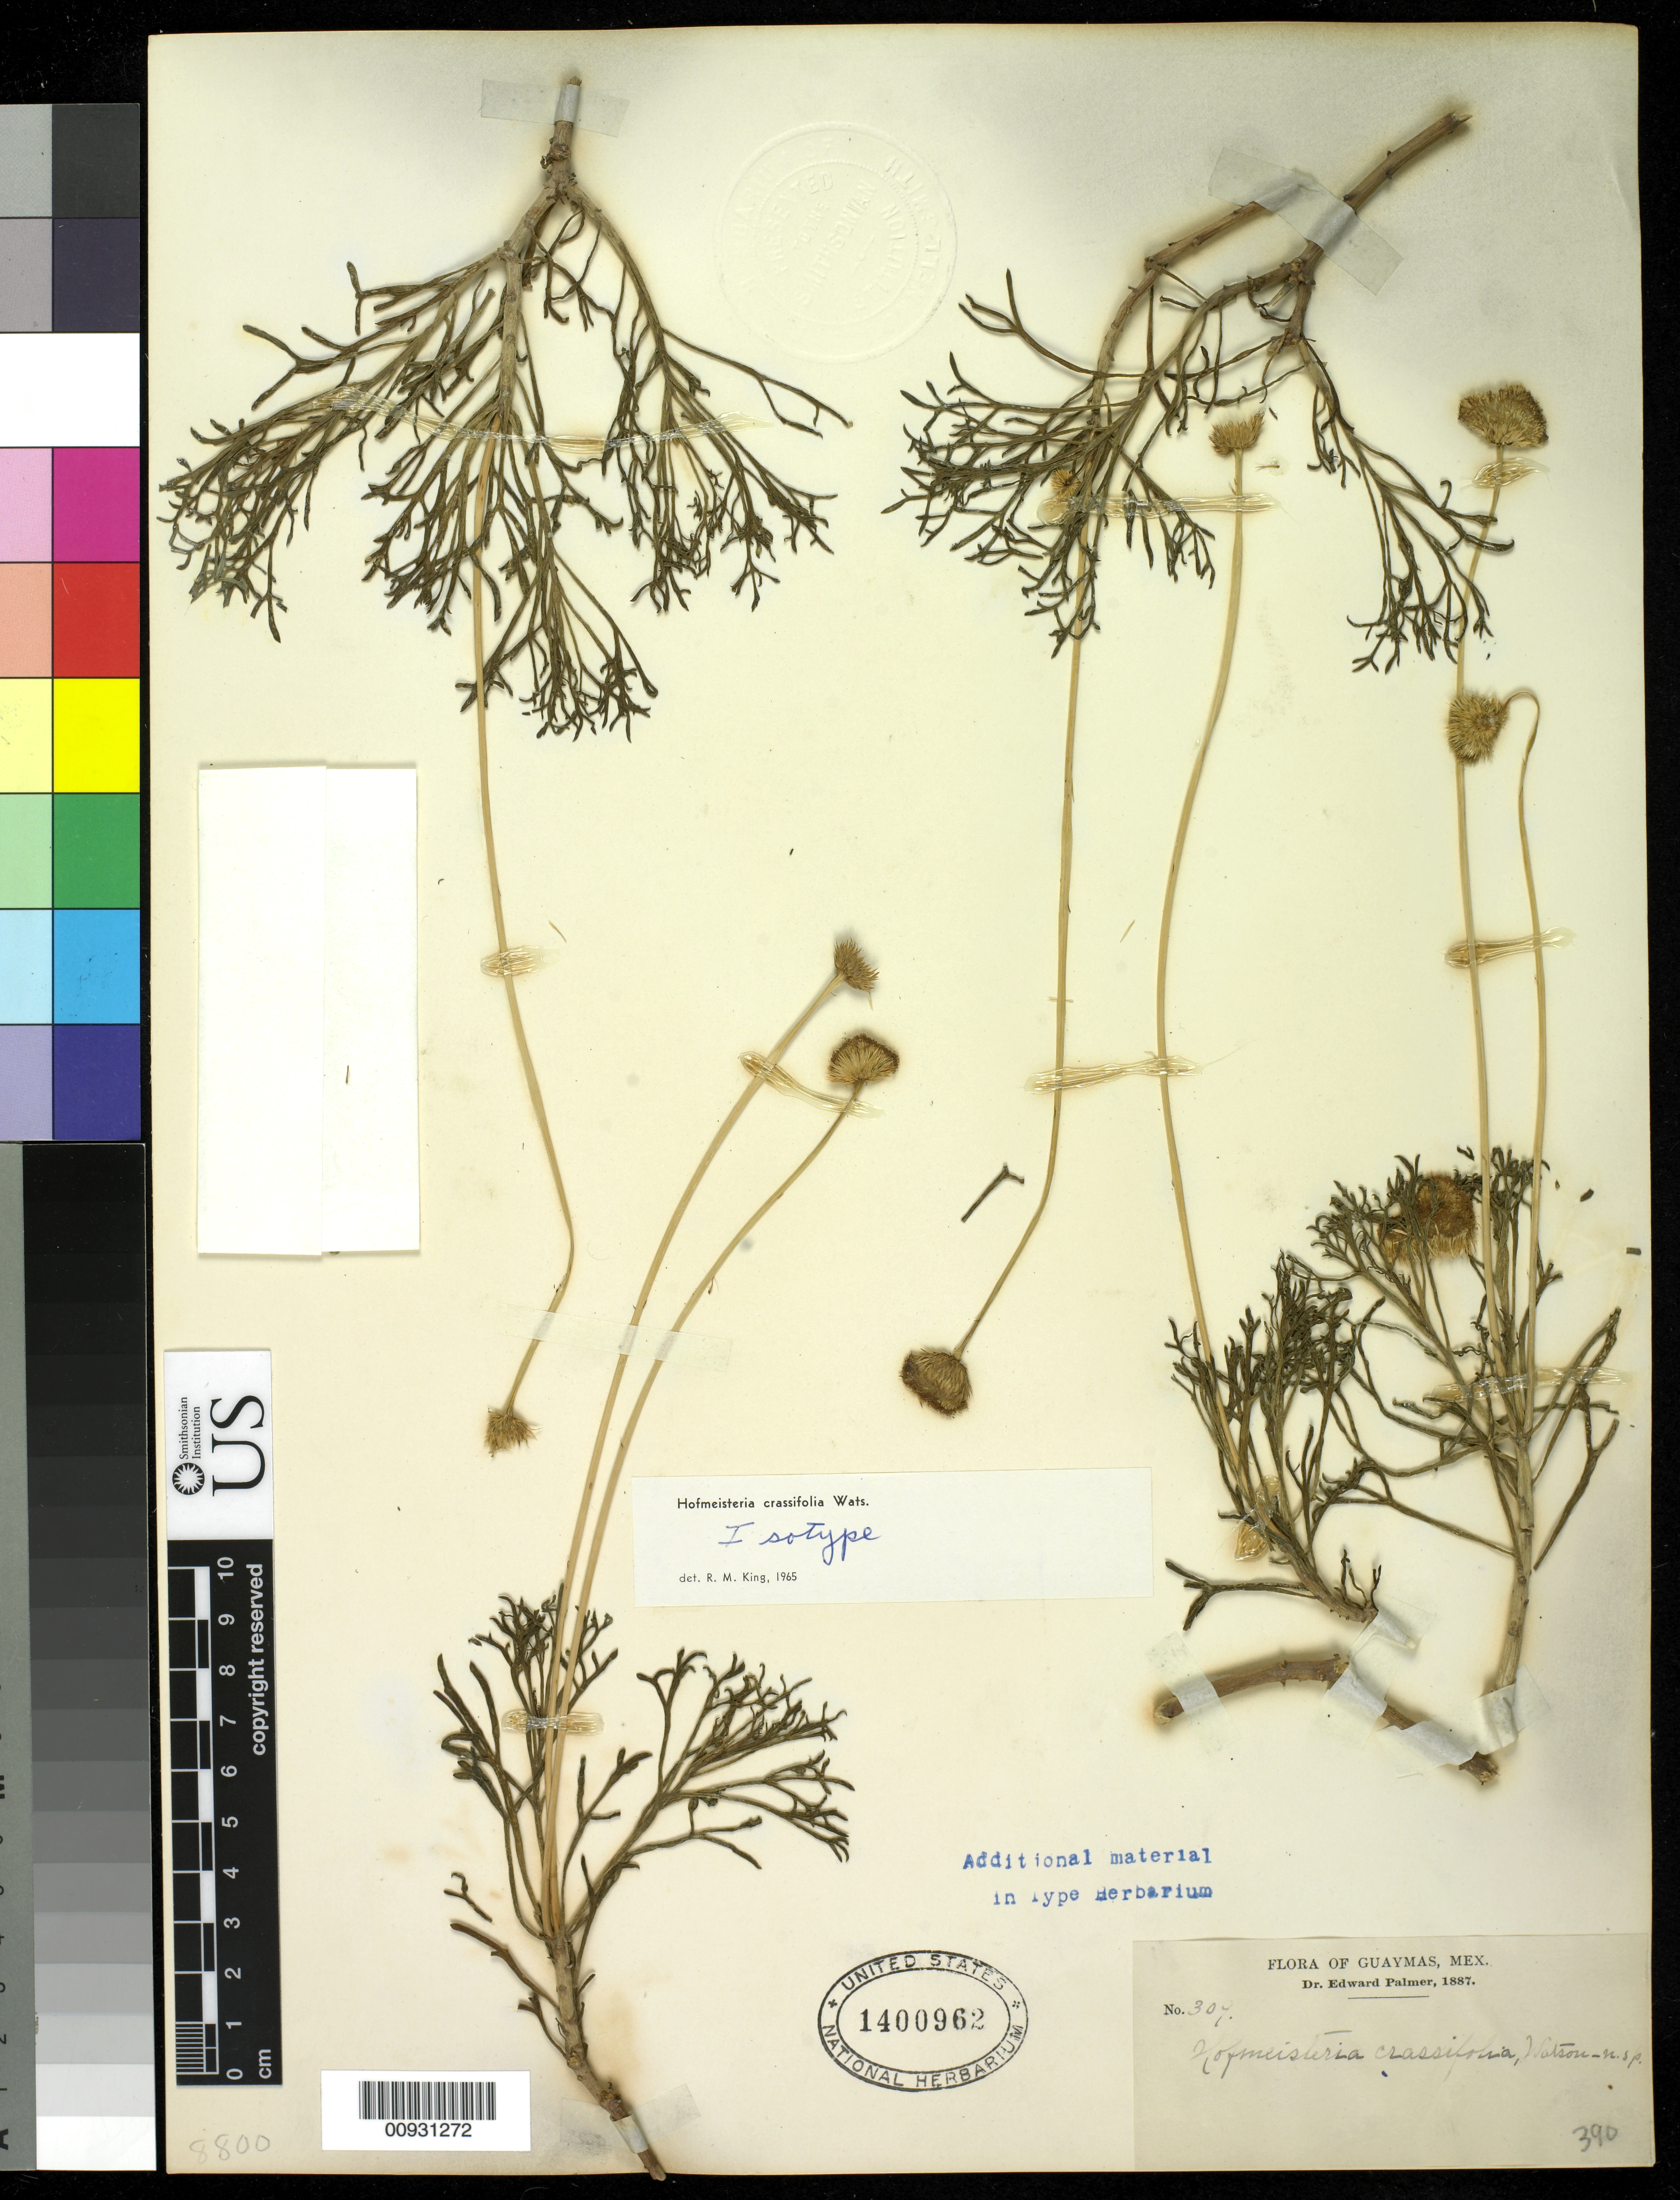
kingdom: Plantae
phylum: Tracheophyta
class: Magnoliopsida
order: Asterales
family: Asteraceae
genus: Hofmeisteria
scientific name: Hofmeisteria crassifolia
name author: S. Watson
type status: Isotype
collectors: E. Palmer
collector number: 309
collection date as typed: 1887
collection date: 1887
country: Mexico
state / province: Sonora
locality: Guaymas.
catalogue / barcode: US 1400962